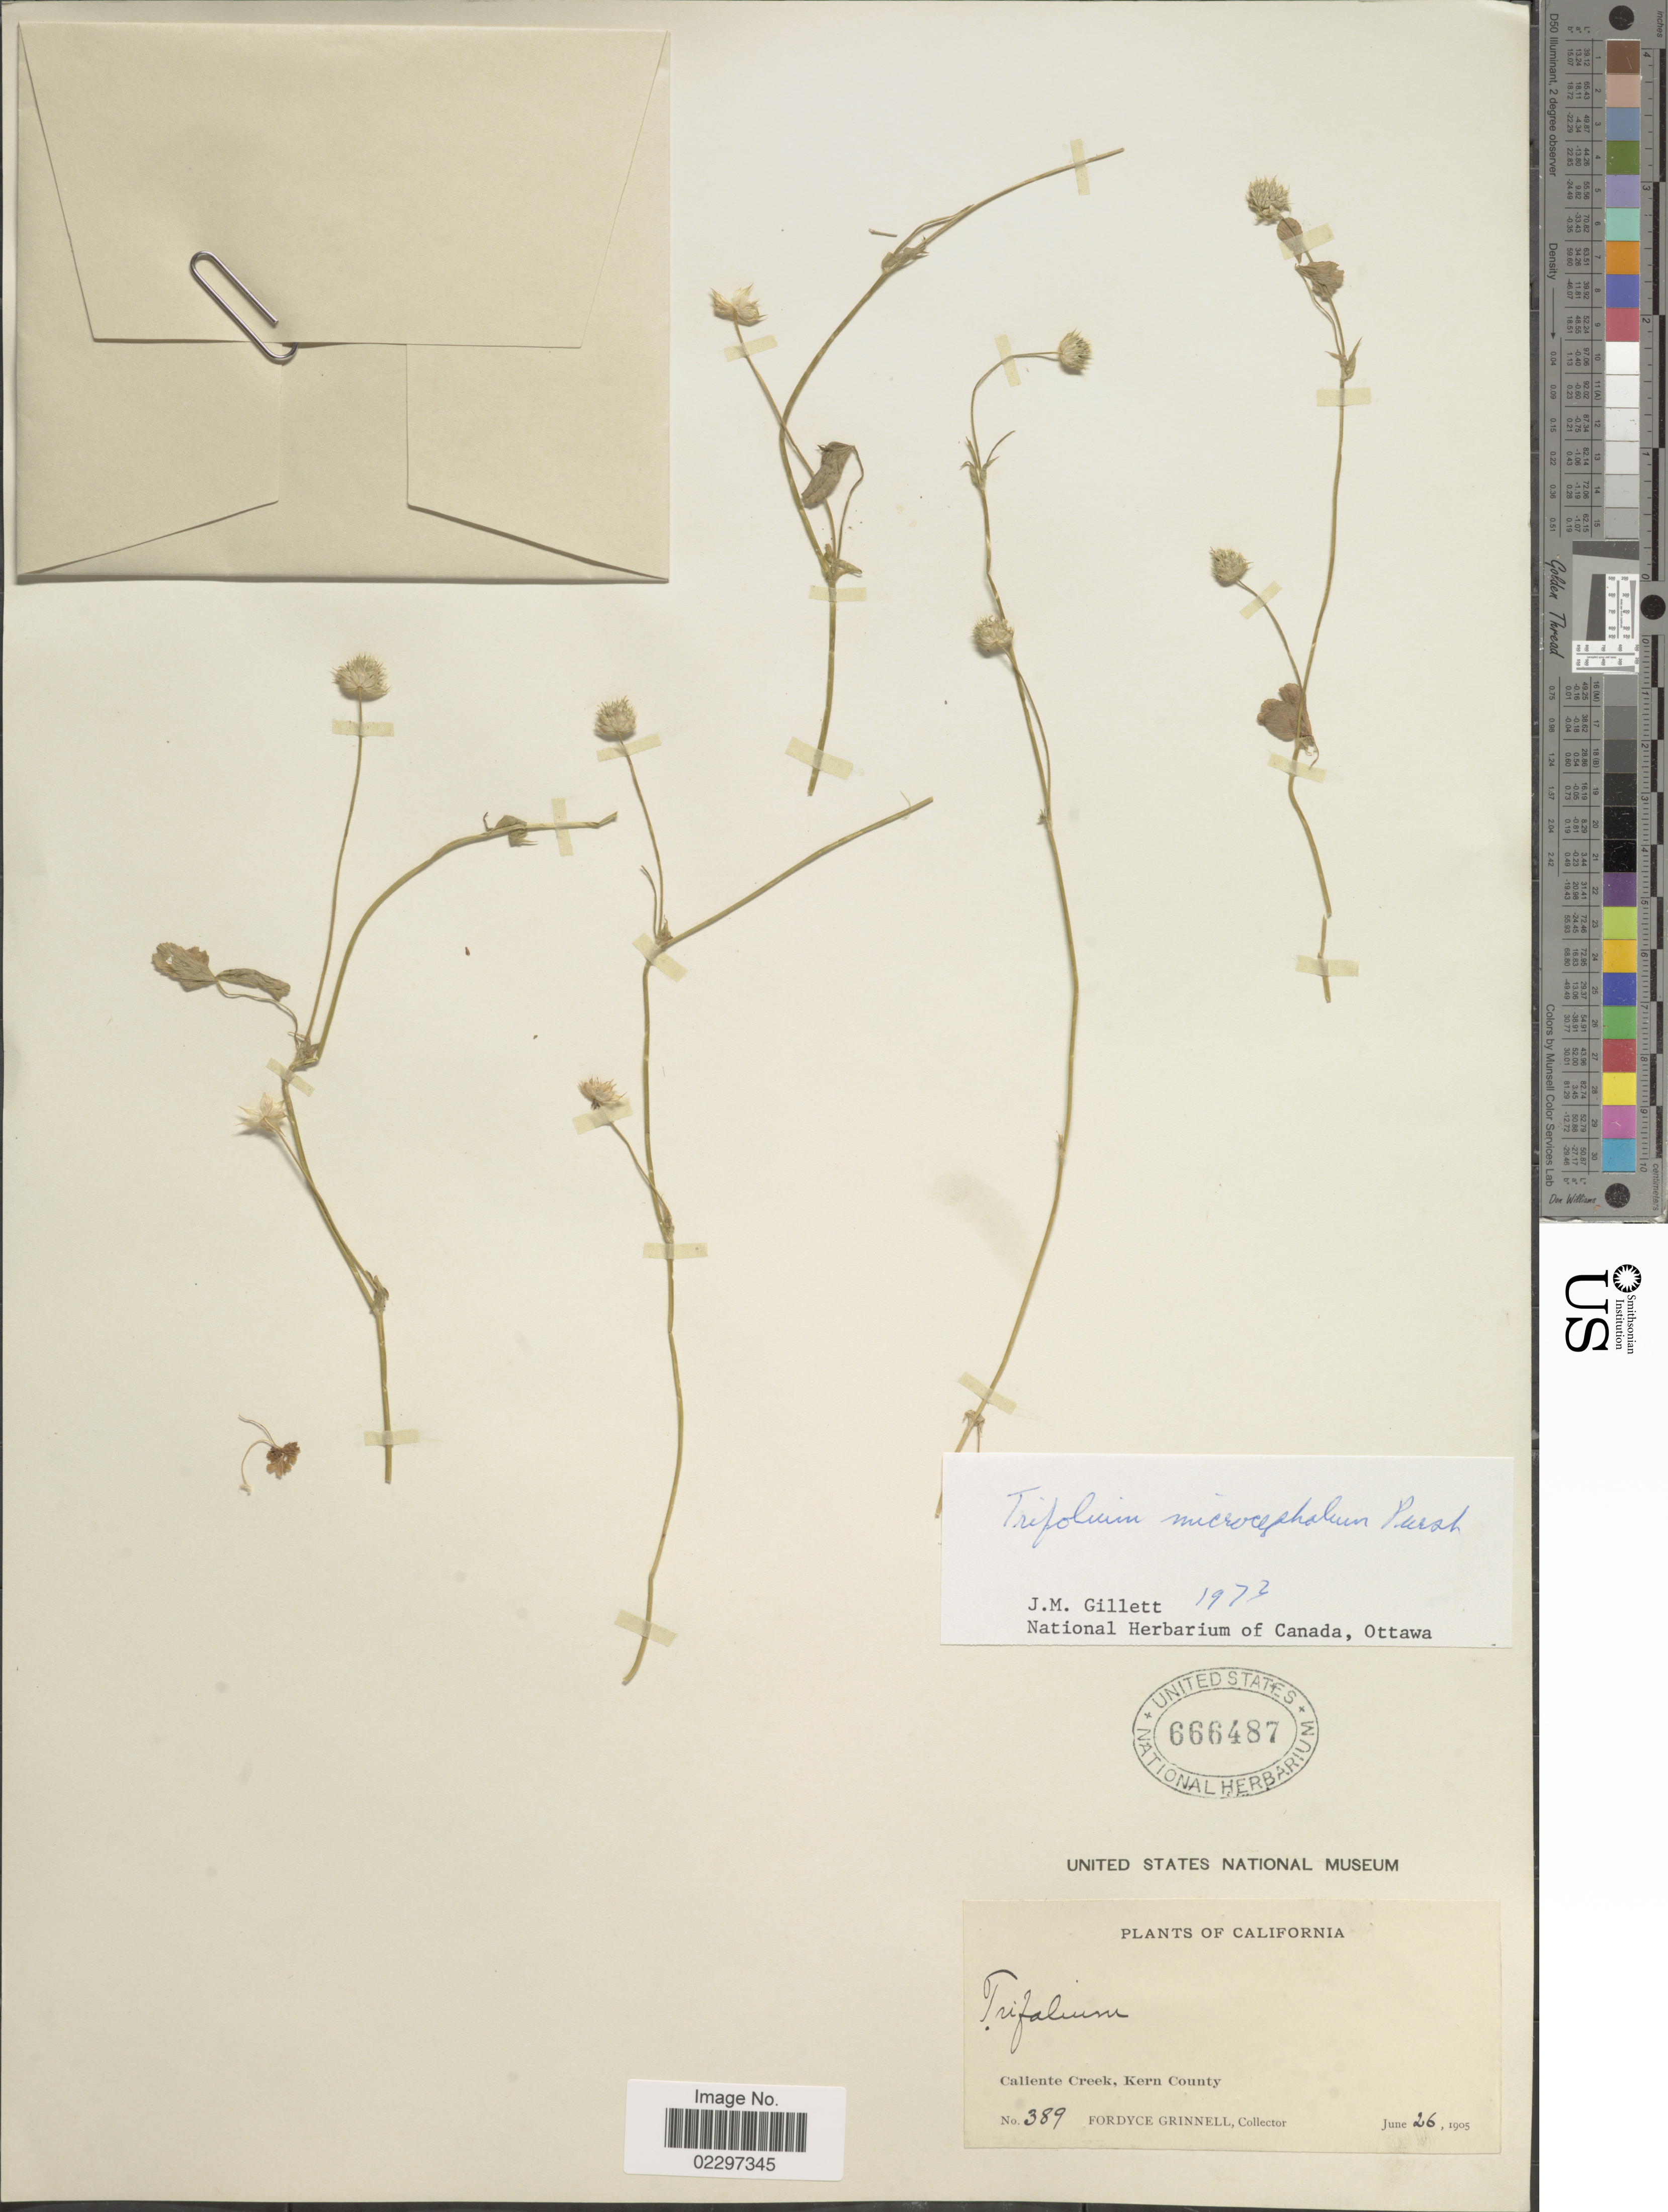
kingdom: Plantae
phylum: Tracheophyta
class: Magnoliopsida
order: Fabales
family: Fabaceae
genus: Trifolium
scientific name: Trifolium microcephalum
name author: Pursh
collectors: F. Grinnell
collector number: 389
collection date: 1905-06-26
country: United States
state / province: California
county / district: Kern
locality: Caliente Creek, Kern County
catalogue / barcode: US 666487